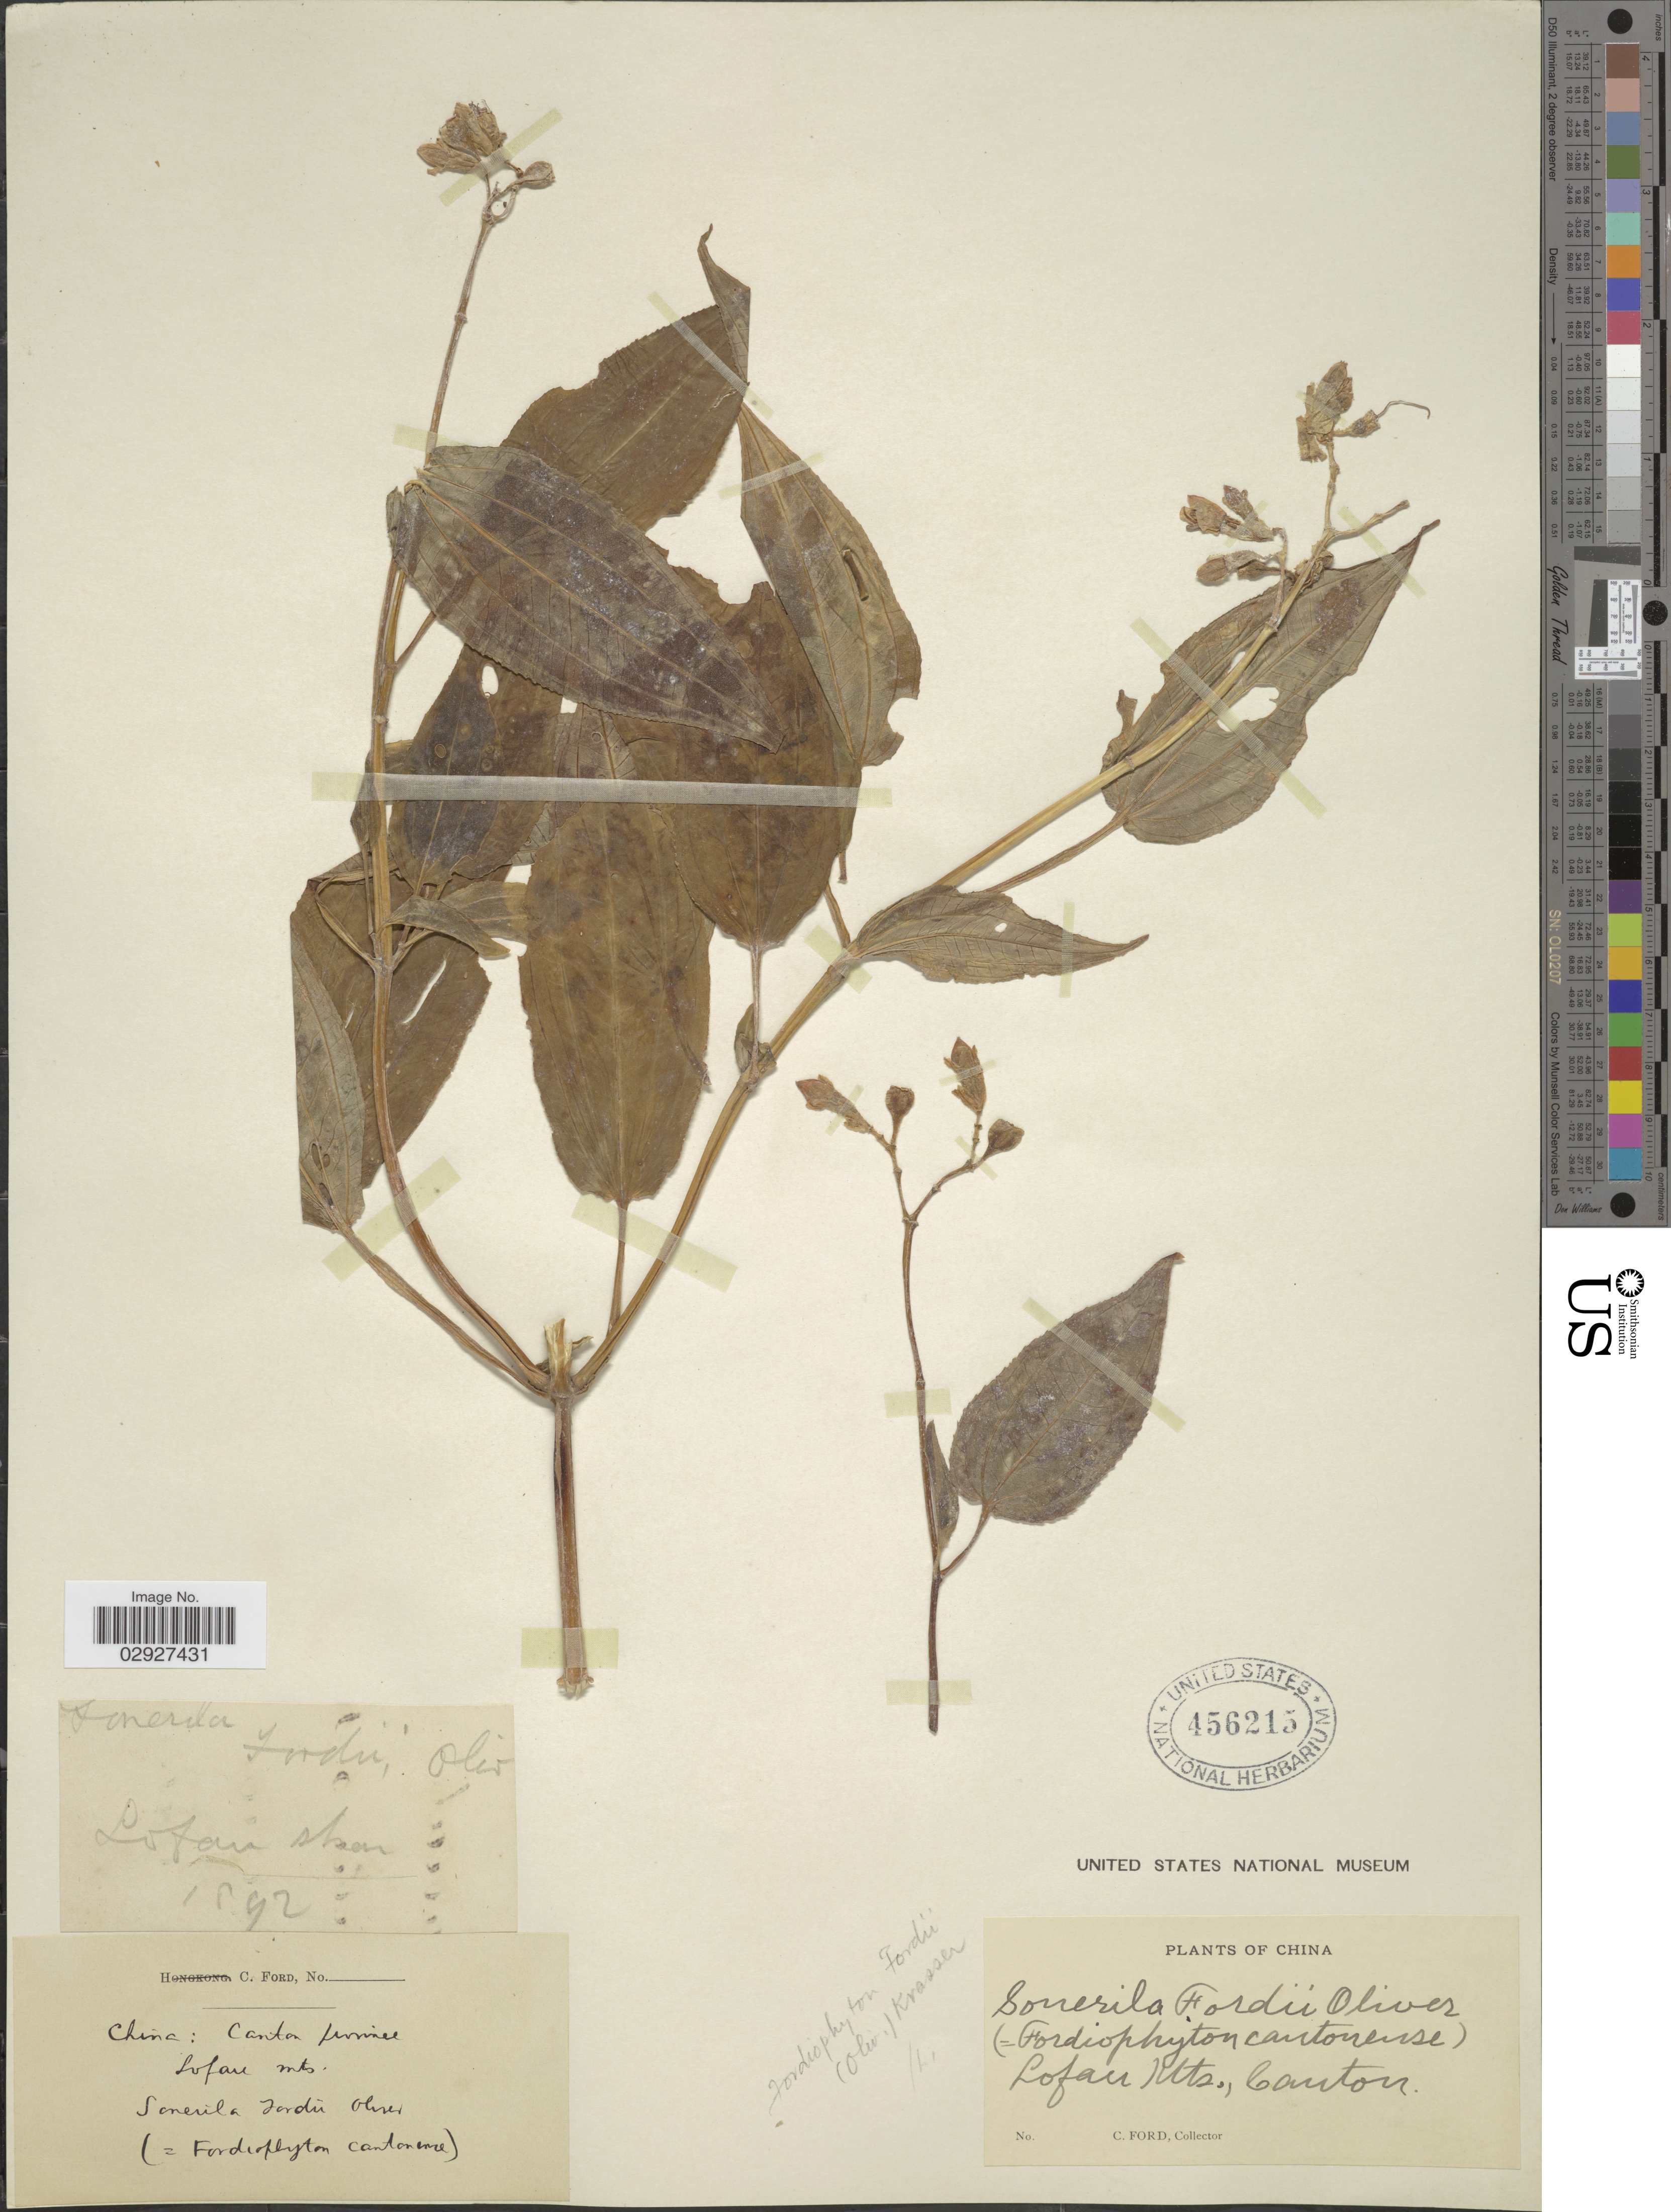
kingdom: Plantae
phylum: Tracheophyta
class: Magnoliopsida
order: Myrtales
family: Melastomataceae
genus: Fordiophyton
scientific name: Fordiophyton fordii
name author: (Oliv.) Krasser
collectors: C. Ford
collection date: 1892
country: China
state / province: Guangdong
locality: Canton province, Lofau Mts.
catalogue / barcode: US 456215